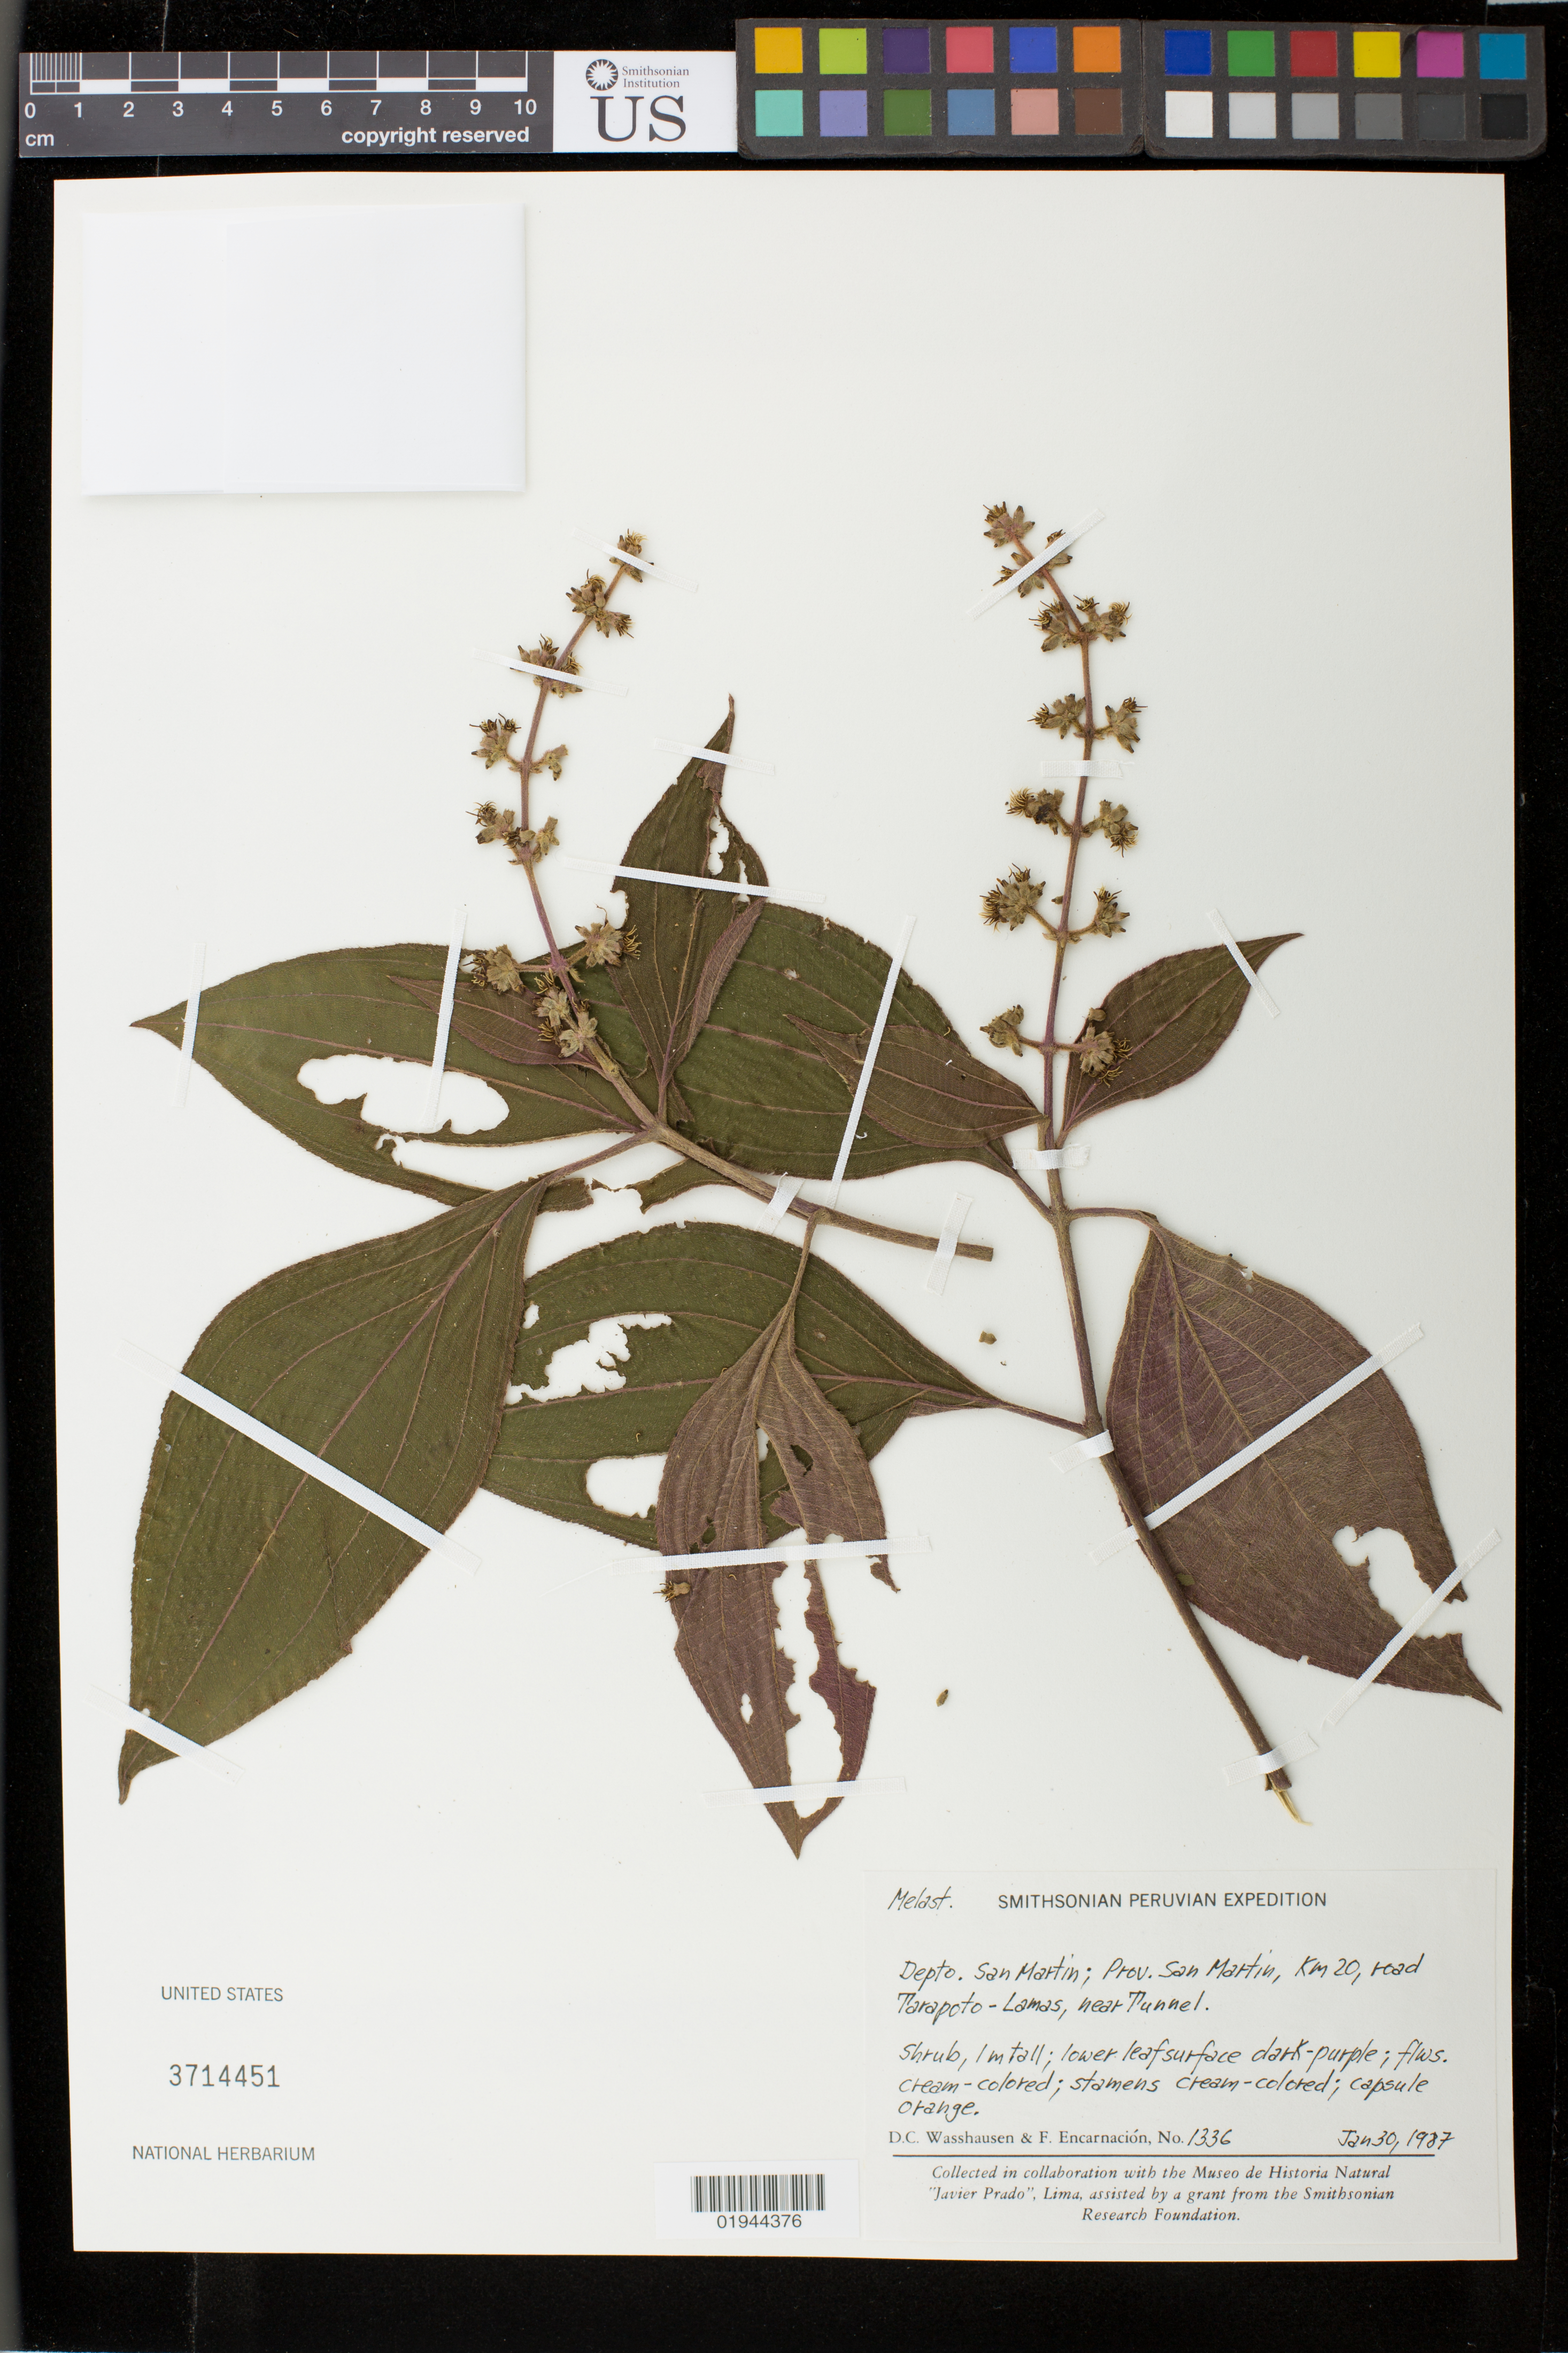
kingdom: Plantae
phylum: Tracheophyta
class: Magnoliopsida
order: Myrtales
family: Melastomataceae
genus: Miconia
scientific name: Miconia nervosa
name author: (Sm.) Triana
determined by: Michelangeli, F. A.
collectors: D. C. Wasshausen & F. Encarnación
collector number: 1336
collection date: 1987-01-30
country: Peru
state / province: San Martín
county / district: San Martín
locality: km 20, road Tarapoto-Lamas, near Tunnel.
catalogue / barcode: US 3714451